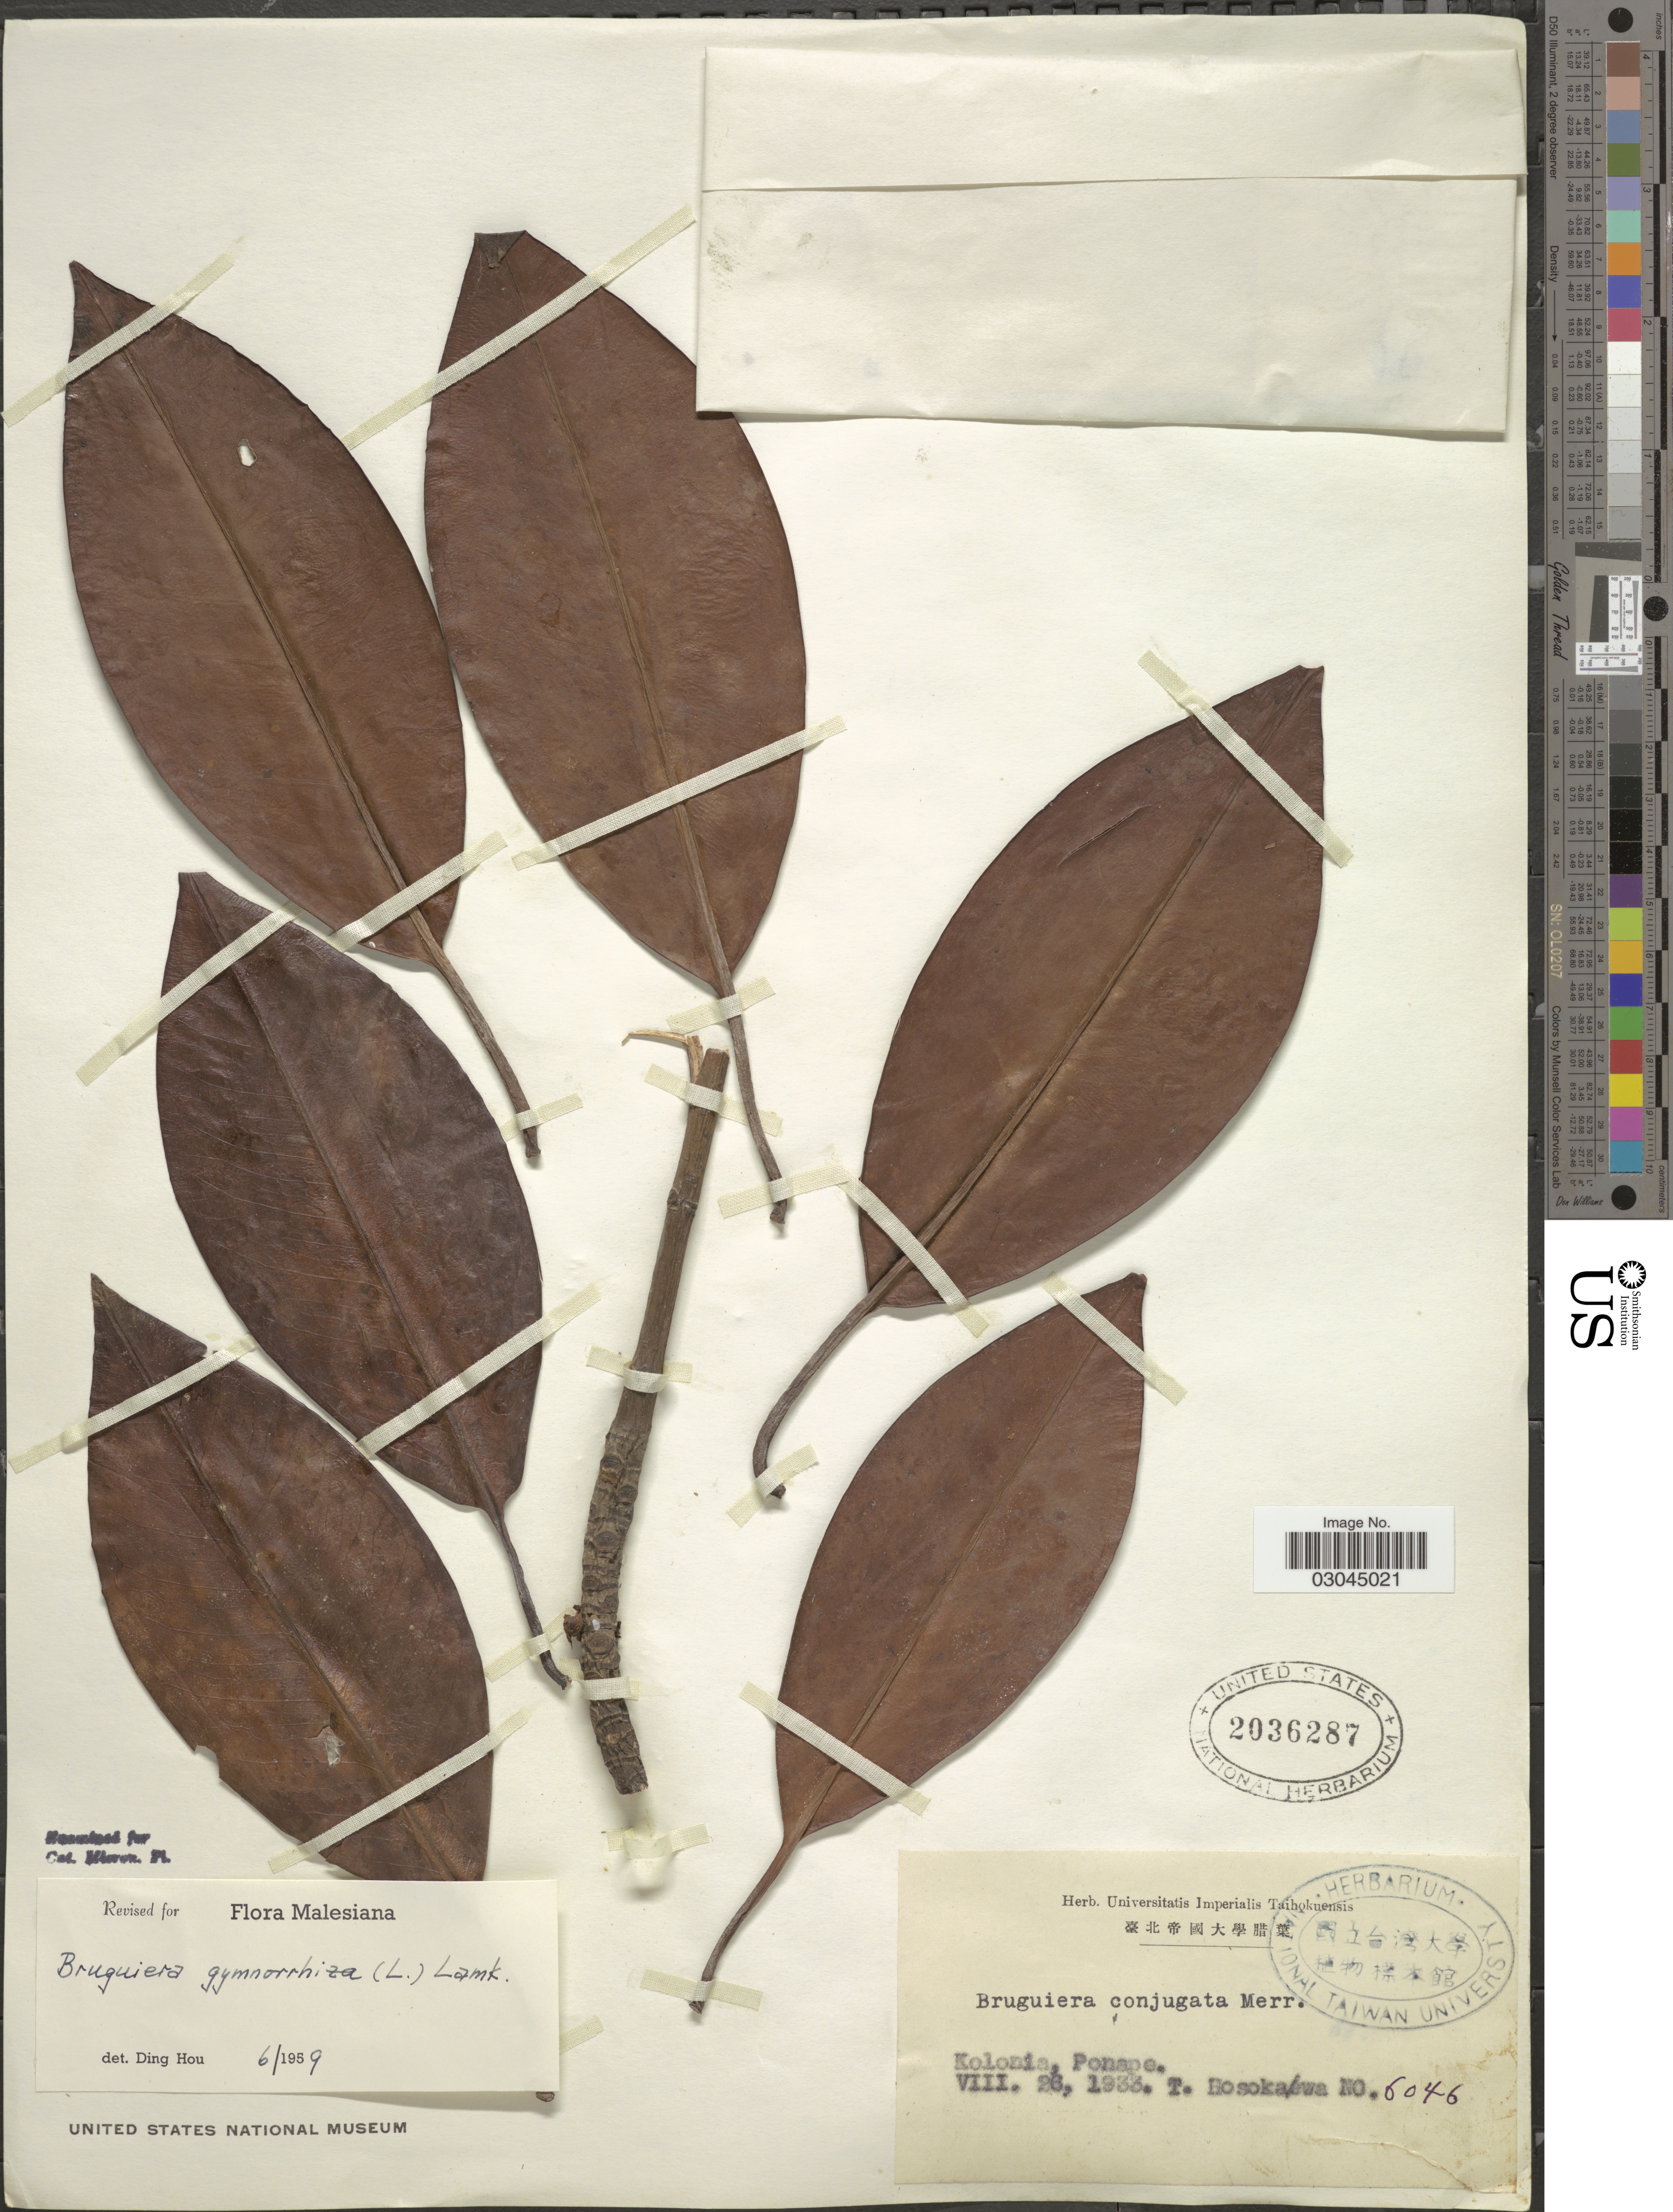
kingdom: Plantae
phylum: Tracheophyta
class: Magnoliopsida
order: Malpighiales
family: Rhizophoraceae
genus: Bruguiera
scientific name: Bruguiera gymnorhiza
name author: (L.) Savigny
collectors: T. Hosokawa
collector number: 6046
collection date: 1933-08-26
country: Micronesia, Federated States of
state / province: Pohnpei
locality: Kolonia, Ponape.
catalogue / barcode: US 2036287